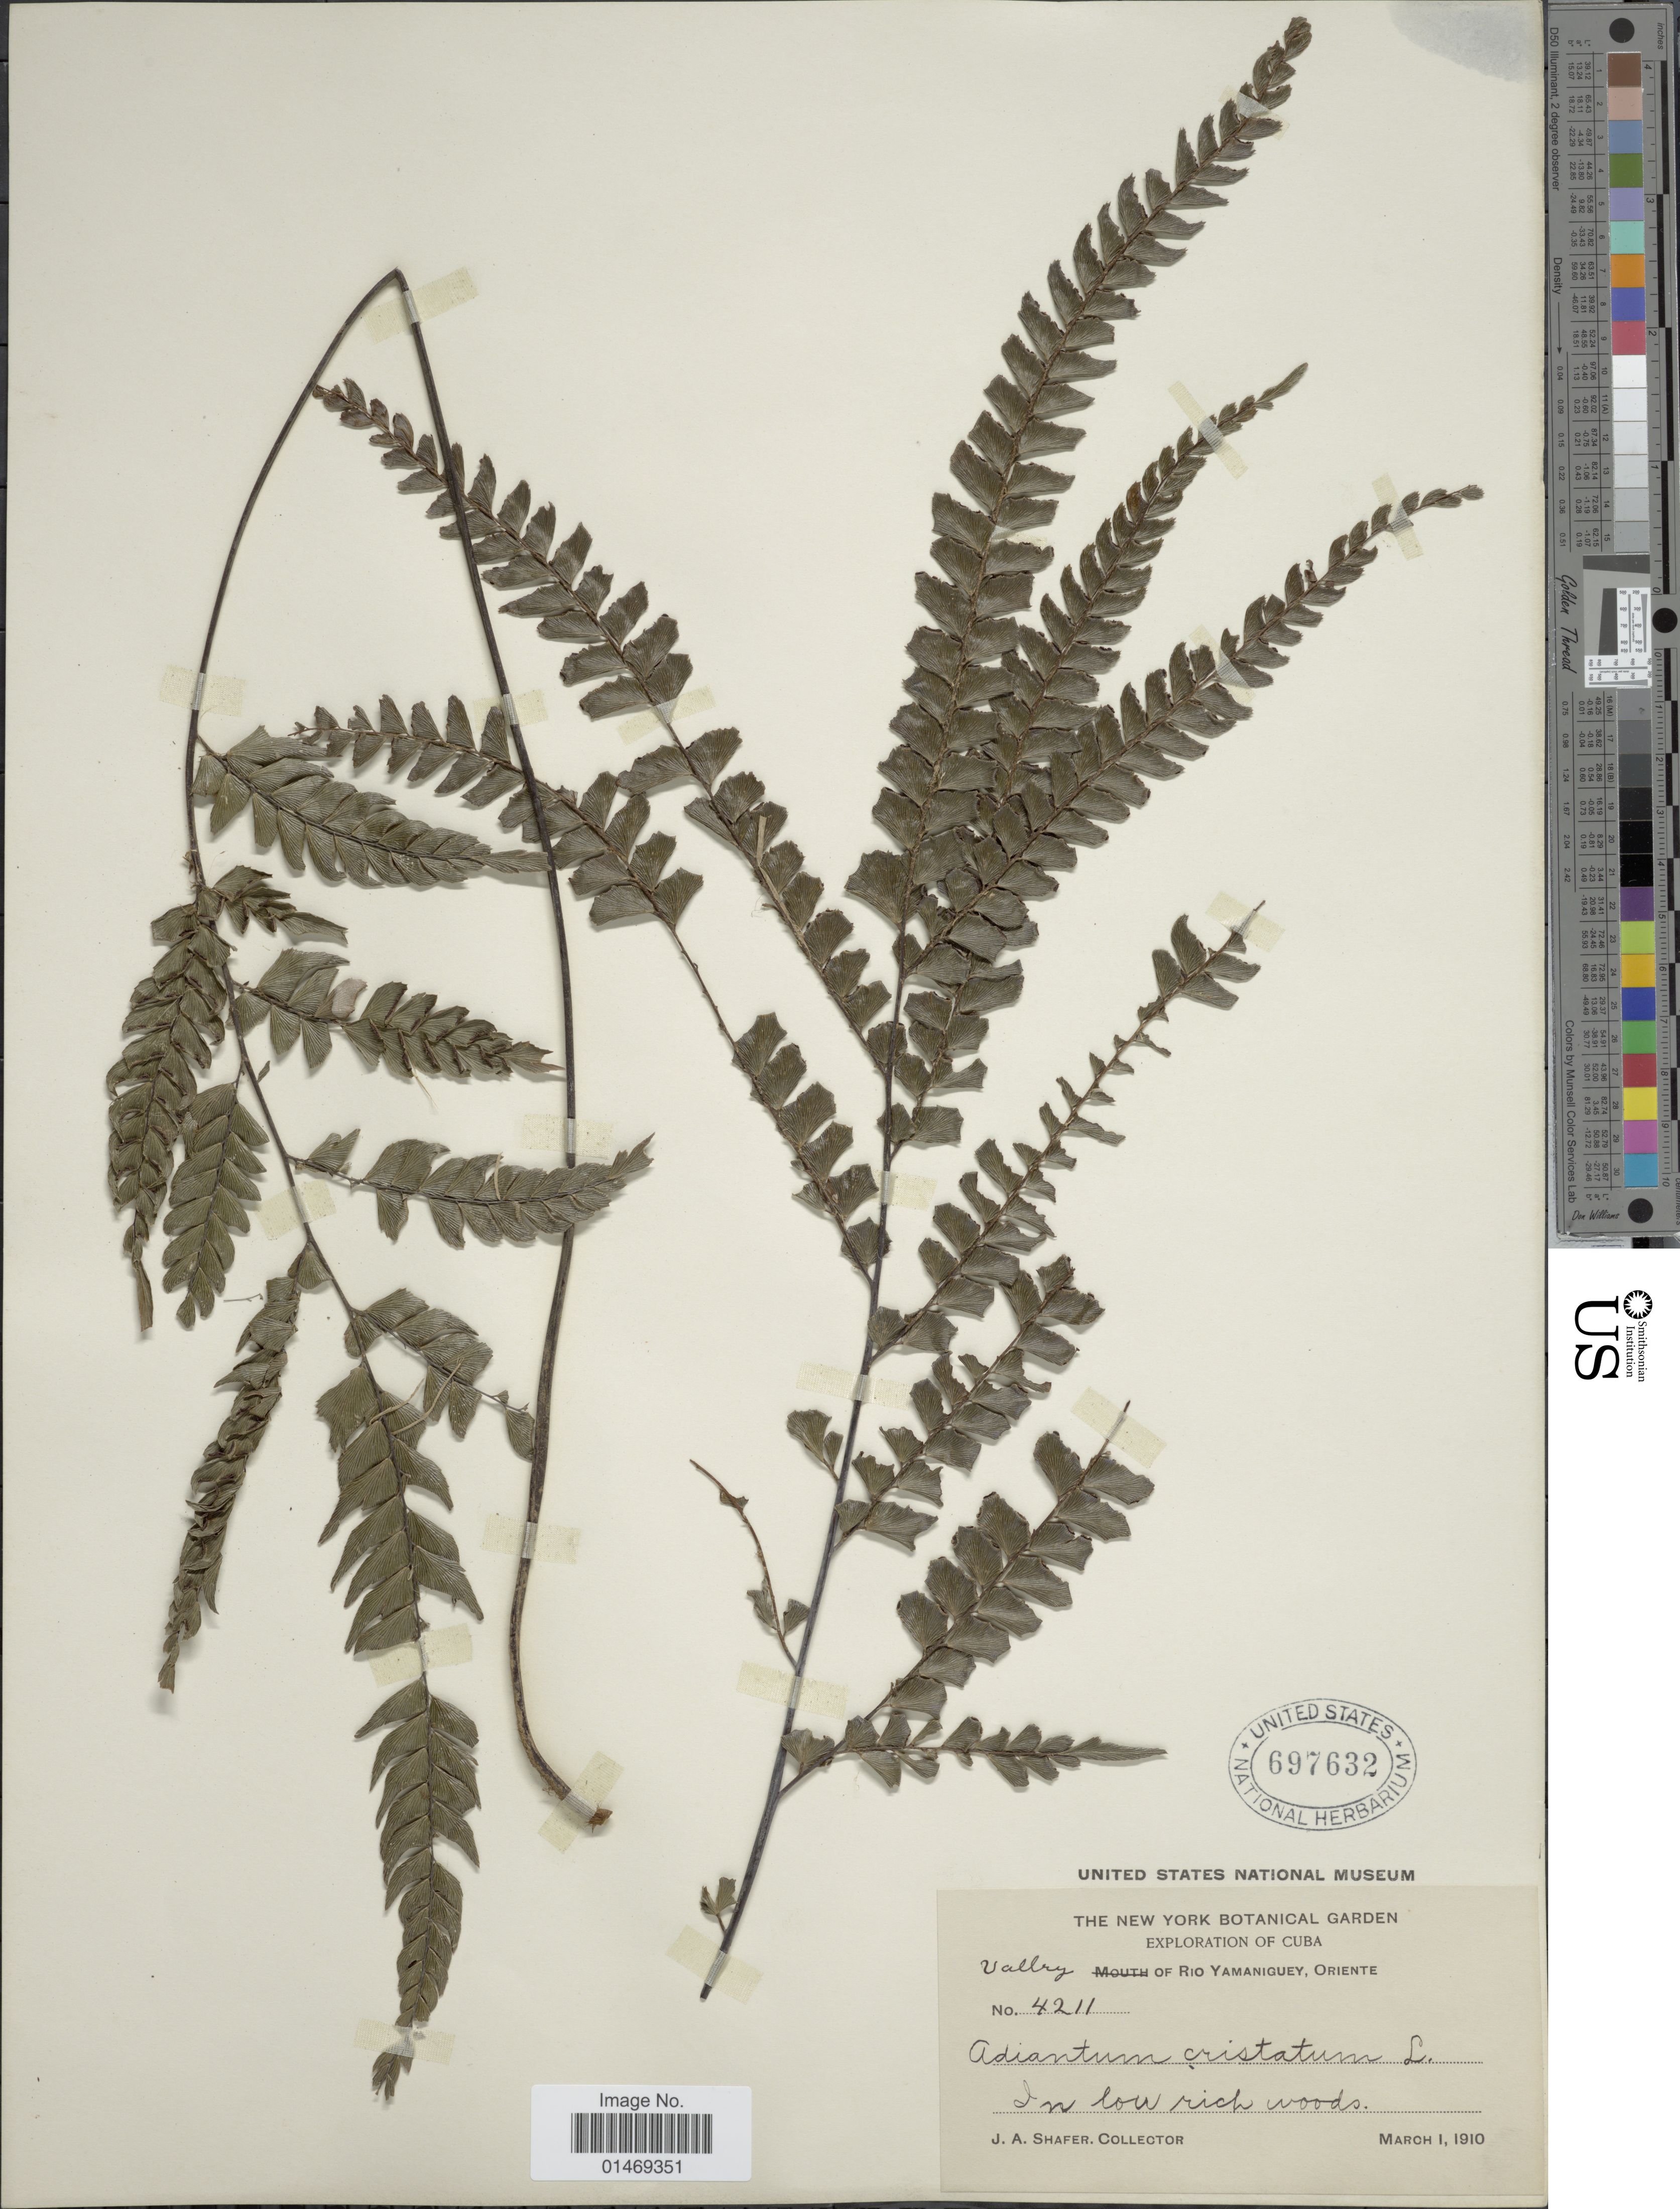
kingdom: Plantae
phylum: Tracheophyta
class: Polypodiopsida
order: Polypodiales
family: Pteridaceae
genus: Adiantum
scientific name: Adiantum pyramidale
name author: (L.) Willd.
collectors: J. A. Shafer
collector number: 4211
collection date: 1910-03-01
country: Cuba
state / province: Oriente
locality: Valley of Rio Yamaniguey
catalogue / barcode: US 697632